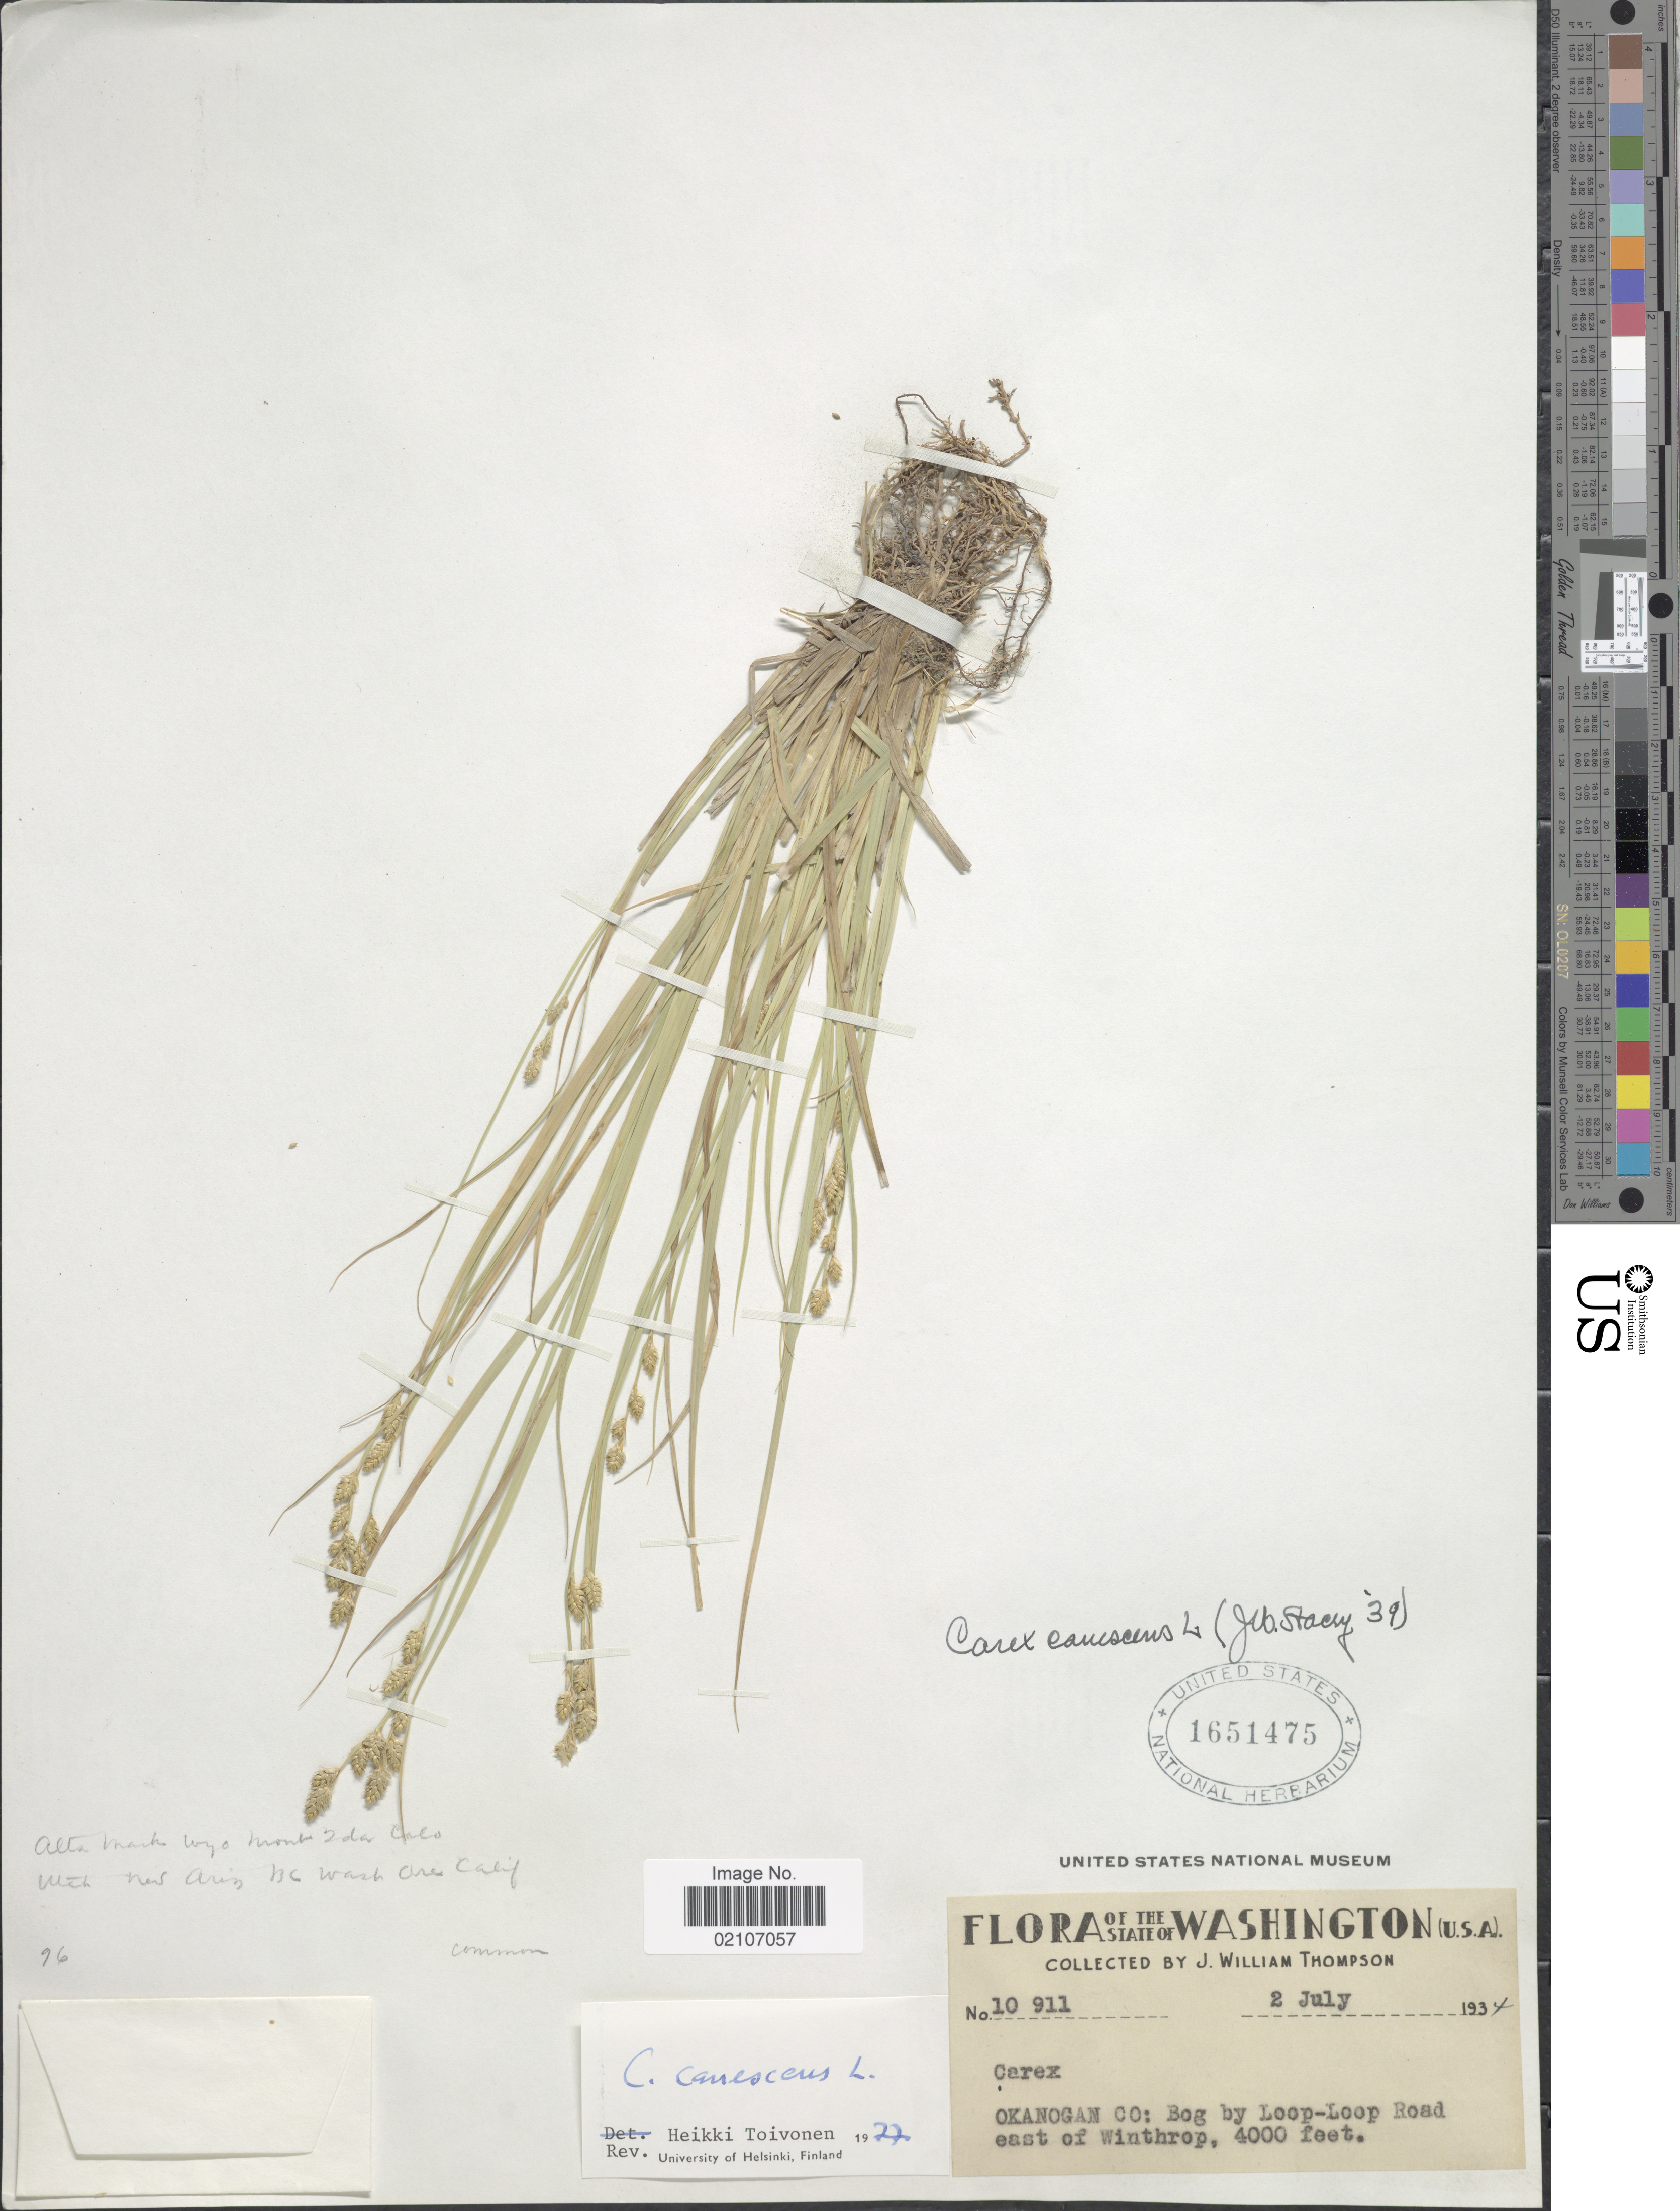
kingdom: Plantae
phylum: Tracheophyta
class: Liliopsida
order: Poales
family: Cyperaceae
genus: Carex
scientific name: Carex canescens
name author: L.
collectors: J. W. Thompson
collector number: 10911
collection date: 1934-07-02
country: United States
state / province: Washington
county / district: Okanogan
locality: Okanogan Co.: Bog by Loop-Loop Road east of Winthrop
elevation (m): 1219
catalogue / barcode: US 1651475